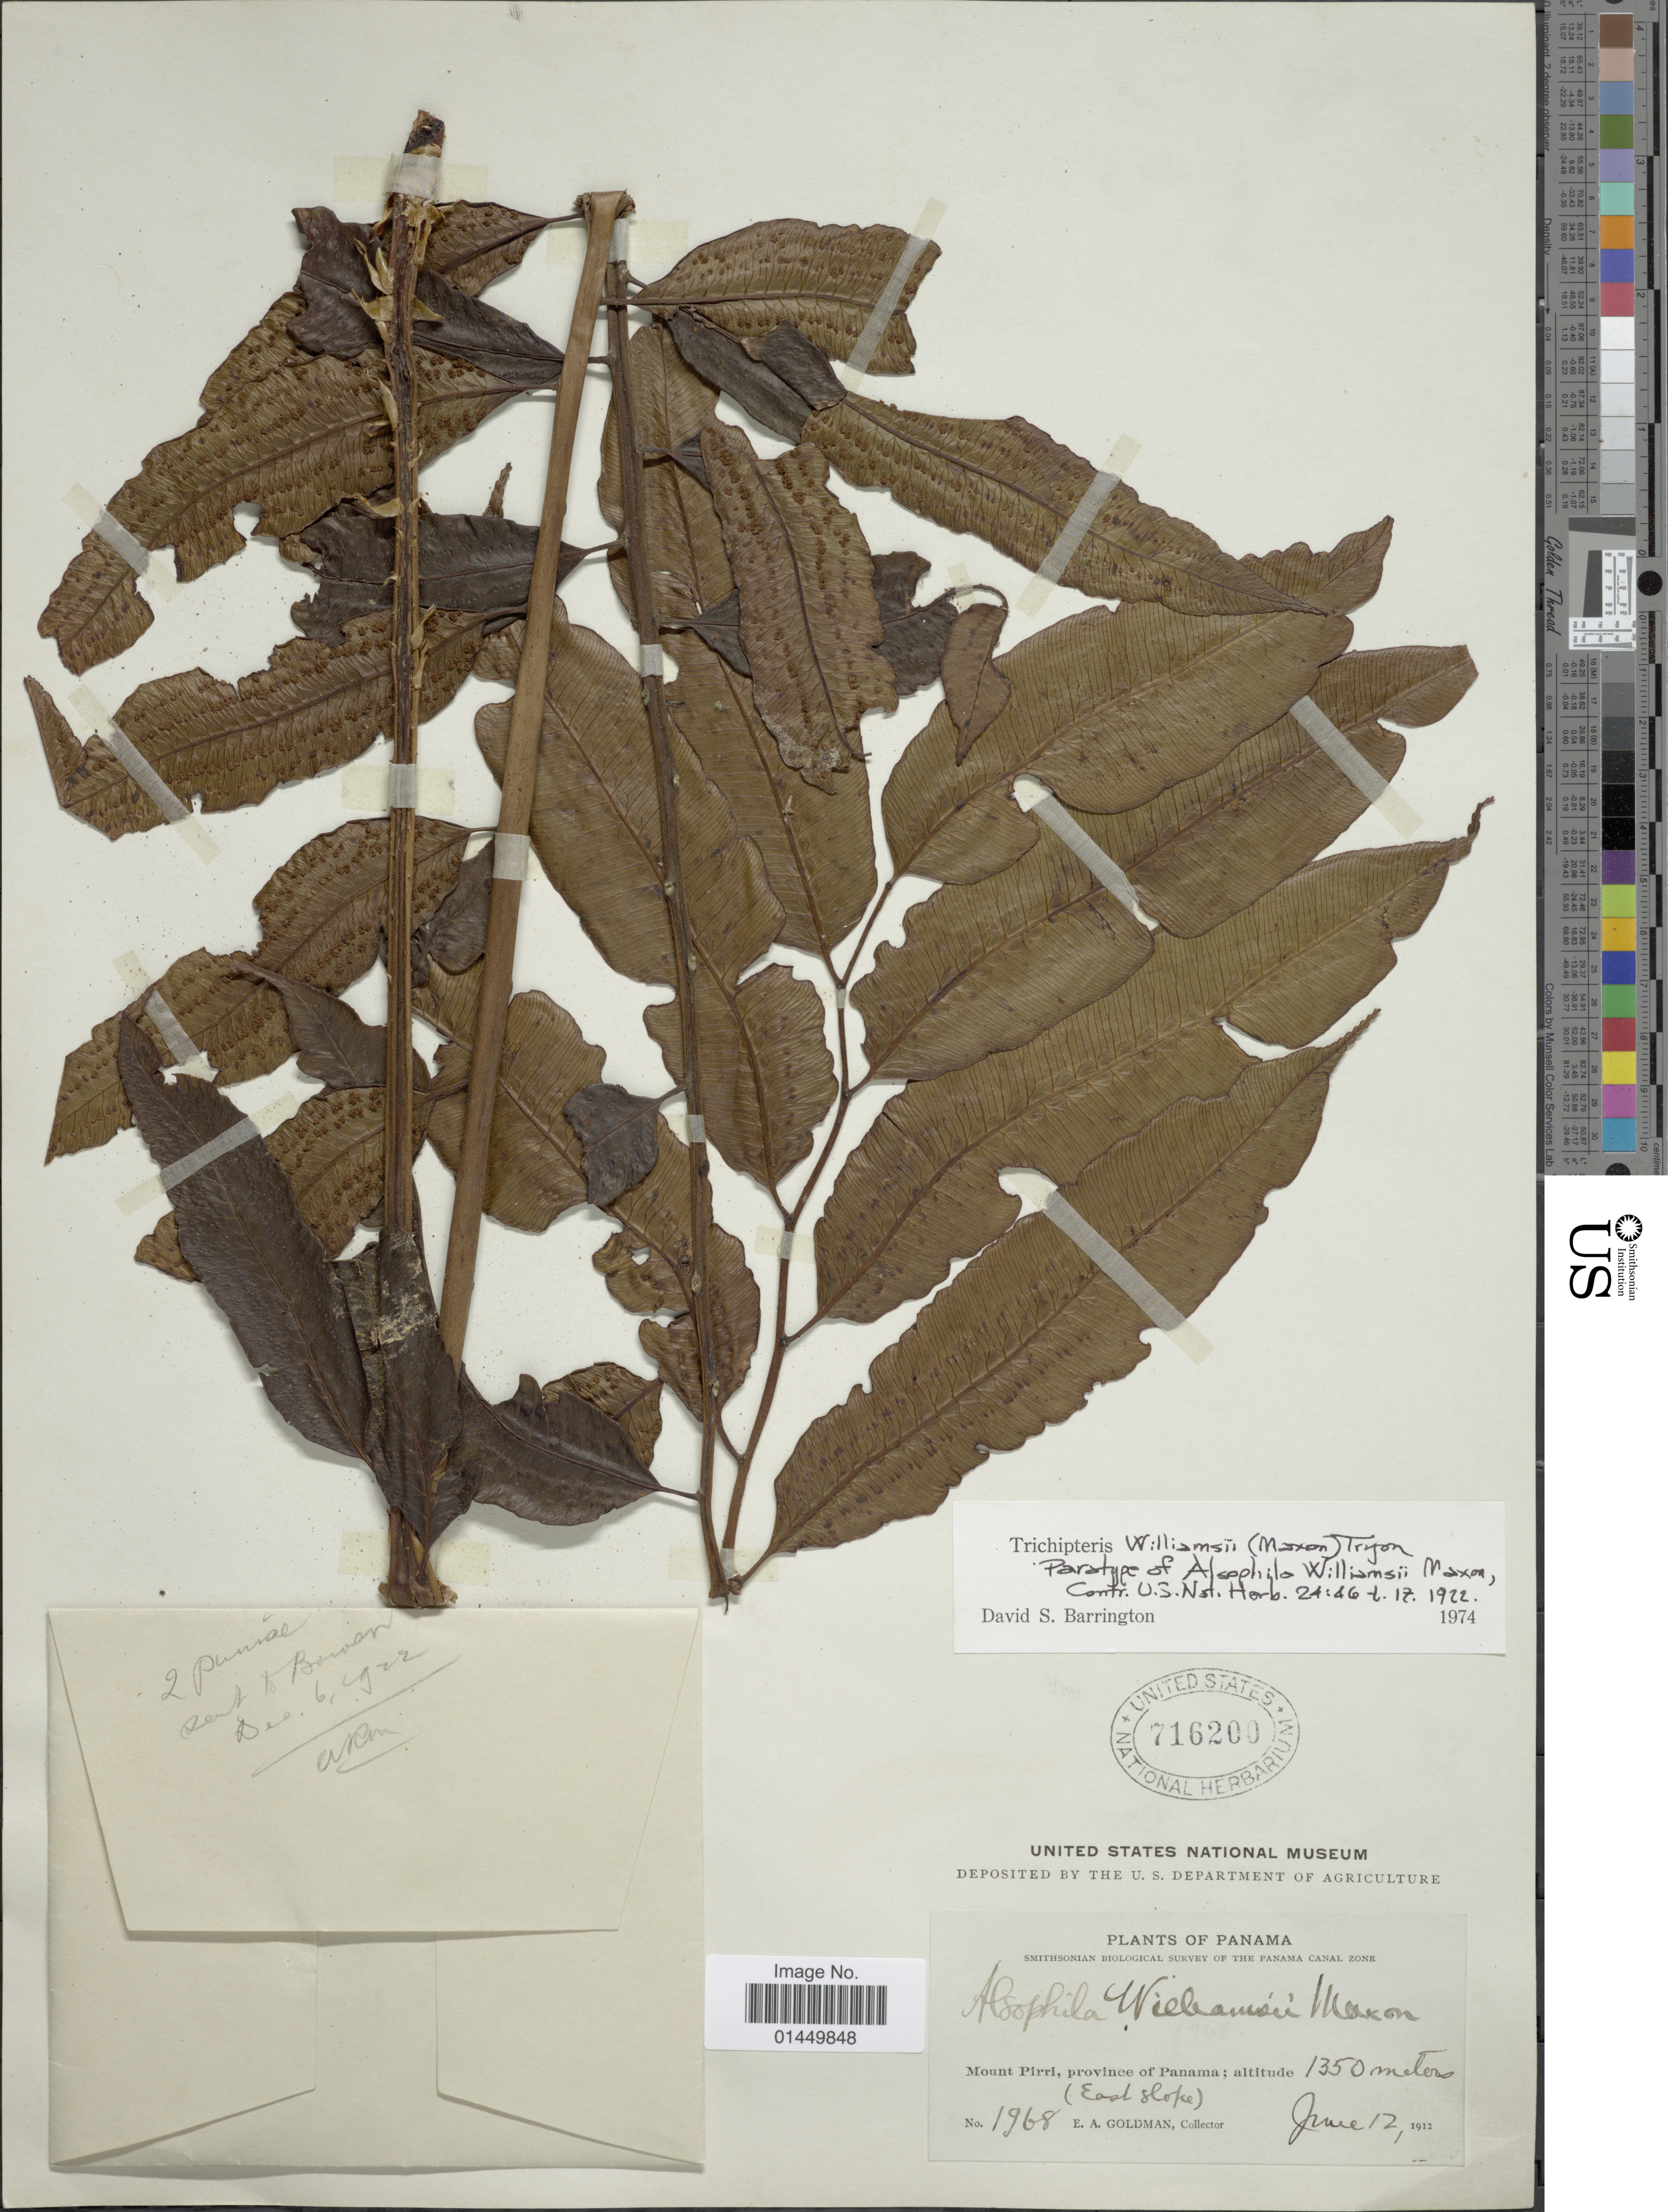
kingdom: Plantae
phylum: Tracheophyta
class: Polypodiopsida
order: Cyatheales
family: Cyatheaceae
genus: Cyathea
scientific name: Cyathea williamsii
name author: (Maxon) Domin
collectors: E. A. Goldman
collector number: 1968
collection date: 1912-06-12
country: Panama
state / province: Panamá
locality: Mount Pirri, Province of Panama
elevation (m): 1350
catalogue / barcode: US 716200